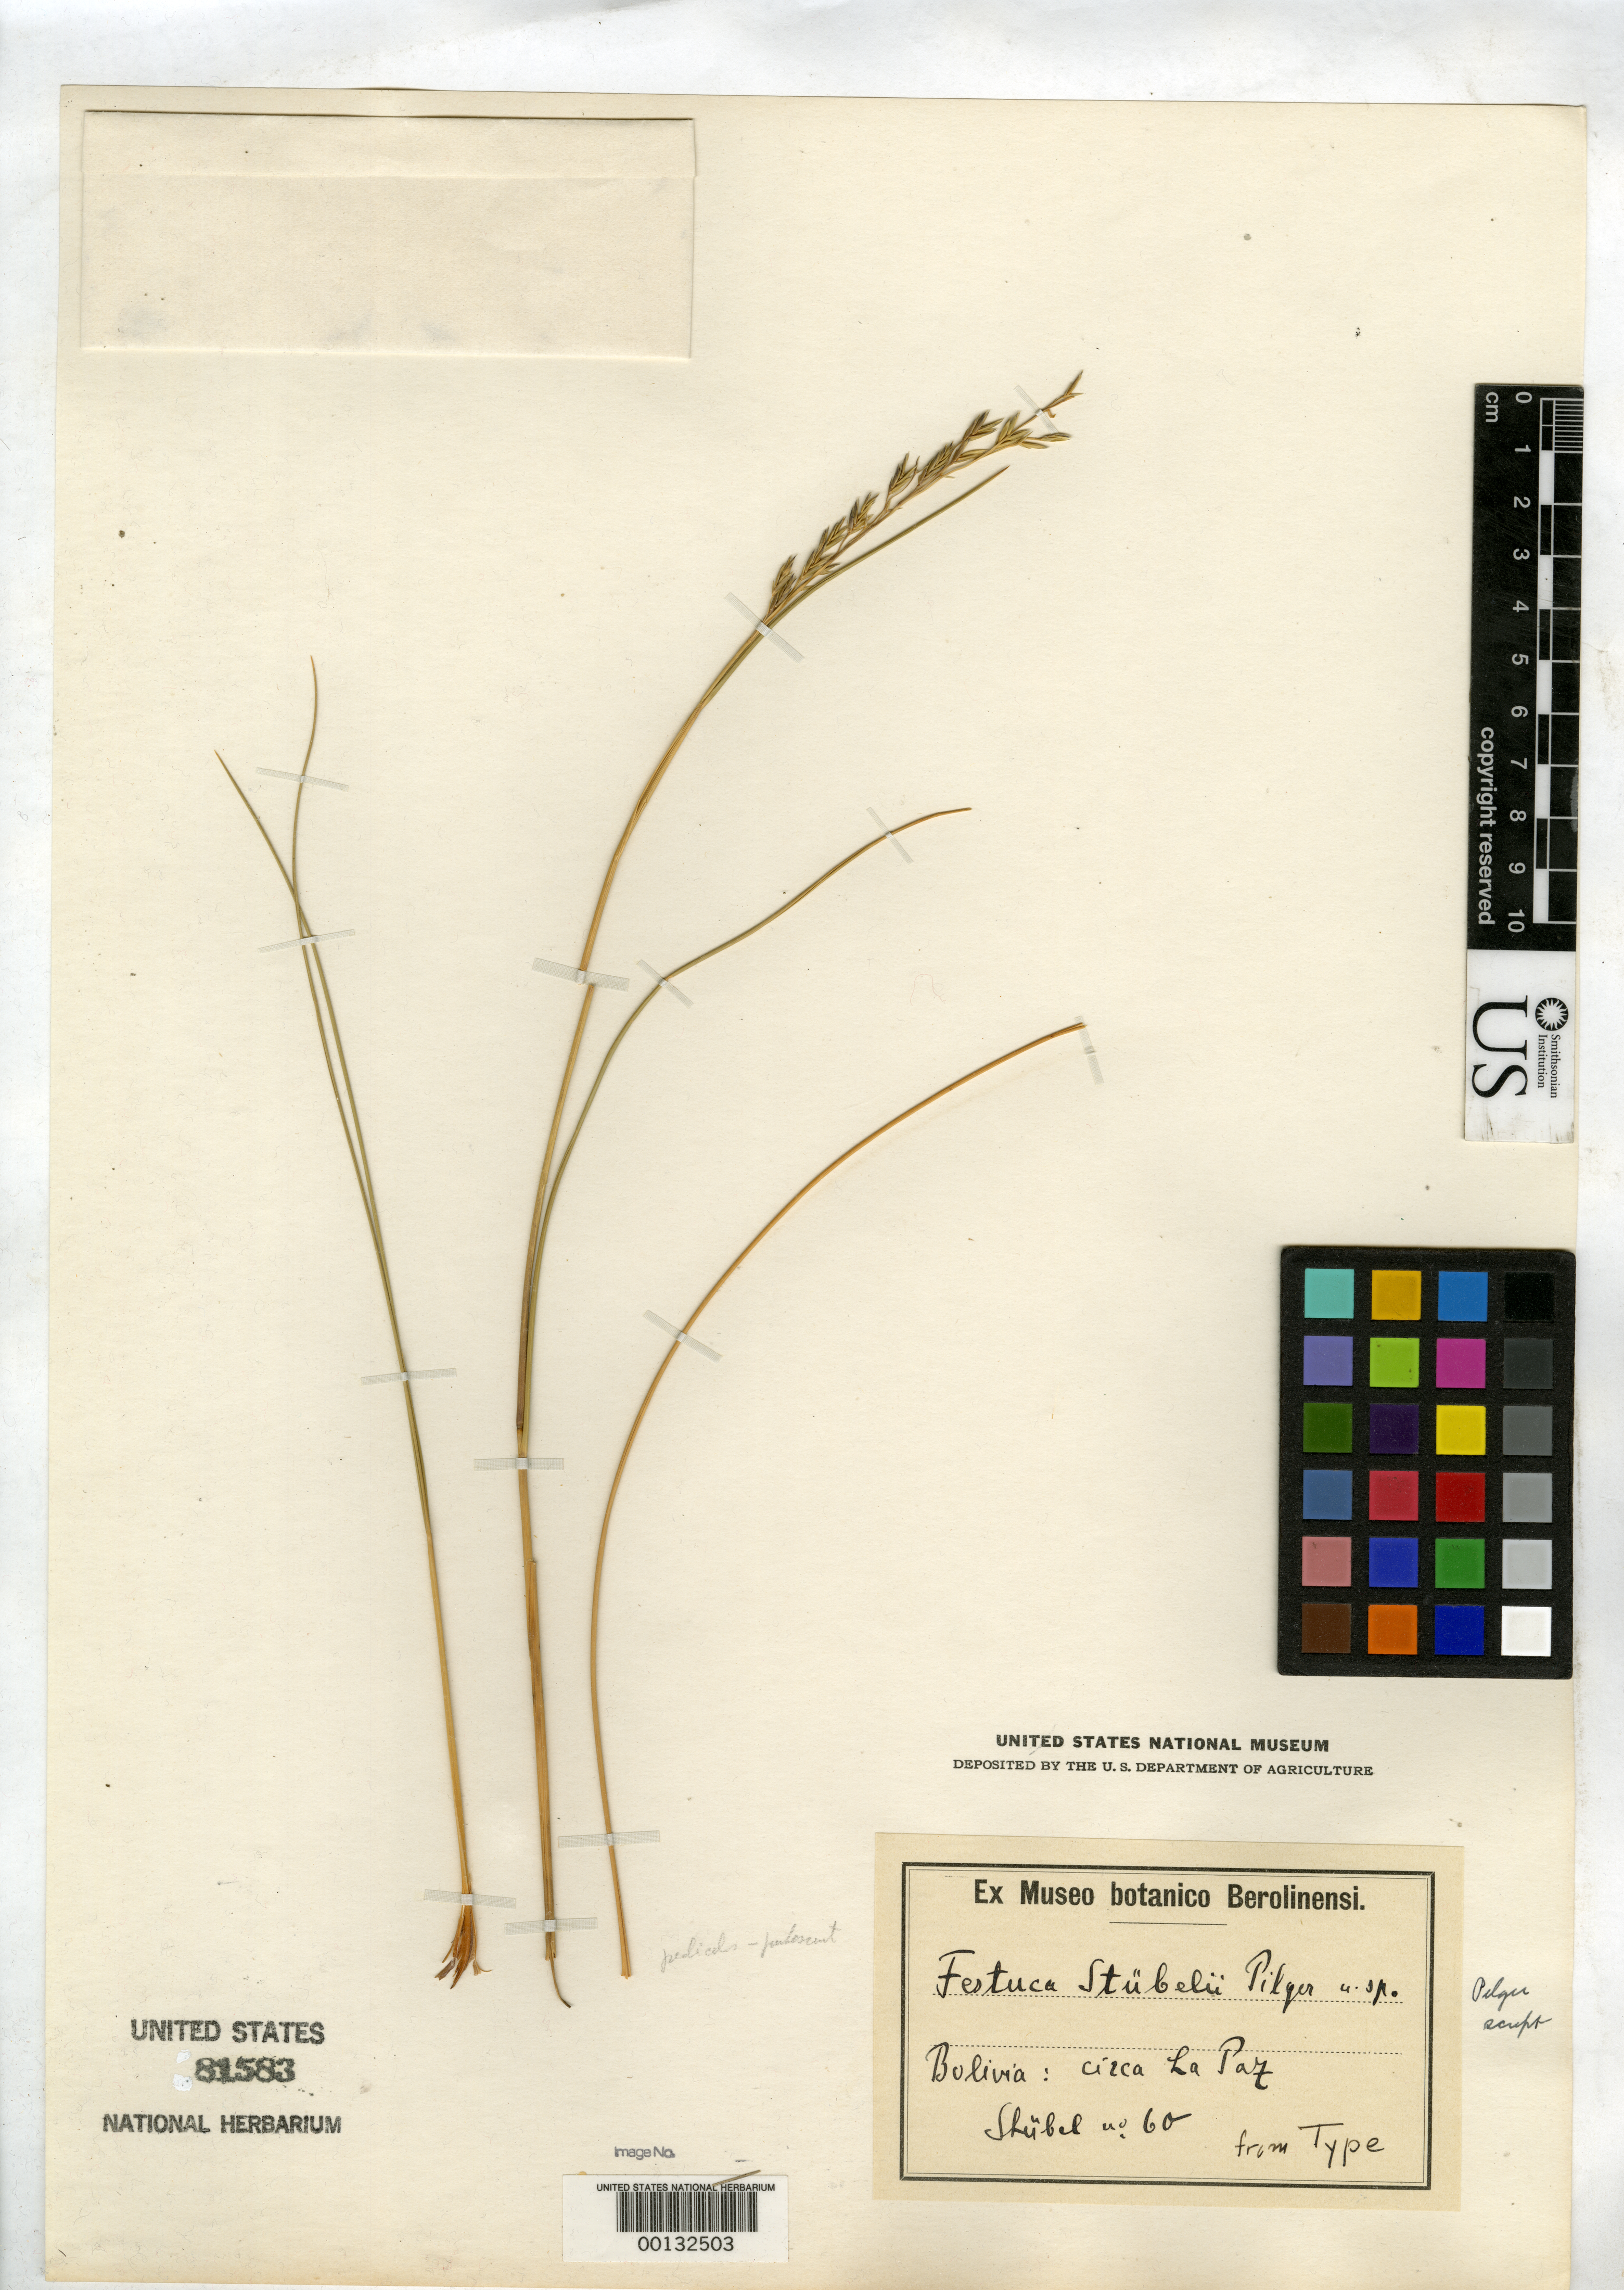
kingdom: Plantae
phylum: Tracheophyta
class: Liliopsida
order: Poales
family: Poaceae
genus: Festuca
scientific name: Festuca stubelii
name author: Pilg.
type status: Isotype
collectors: A. Stübel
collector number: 60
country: Bolivia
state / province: La Paz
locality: Near La Paz.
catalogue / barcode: US 81583